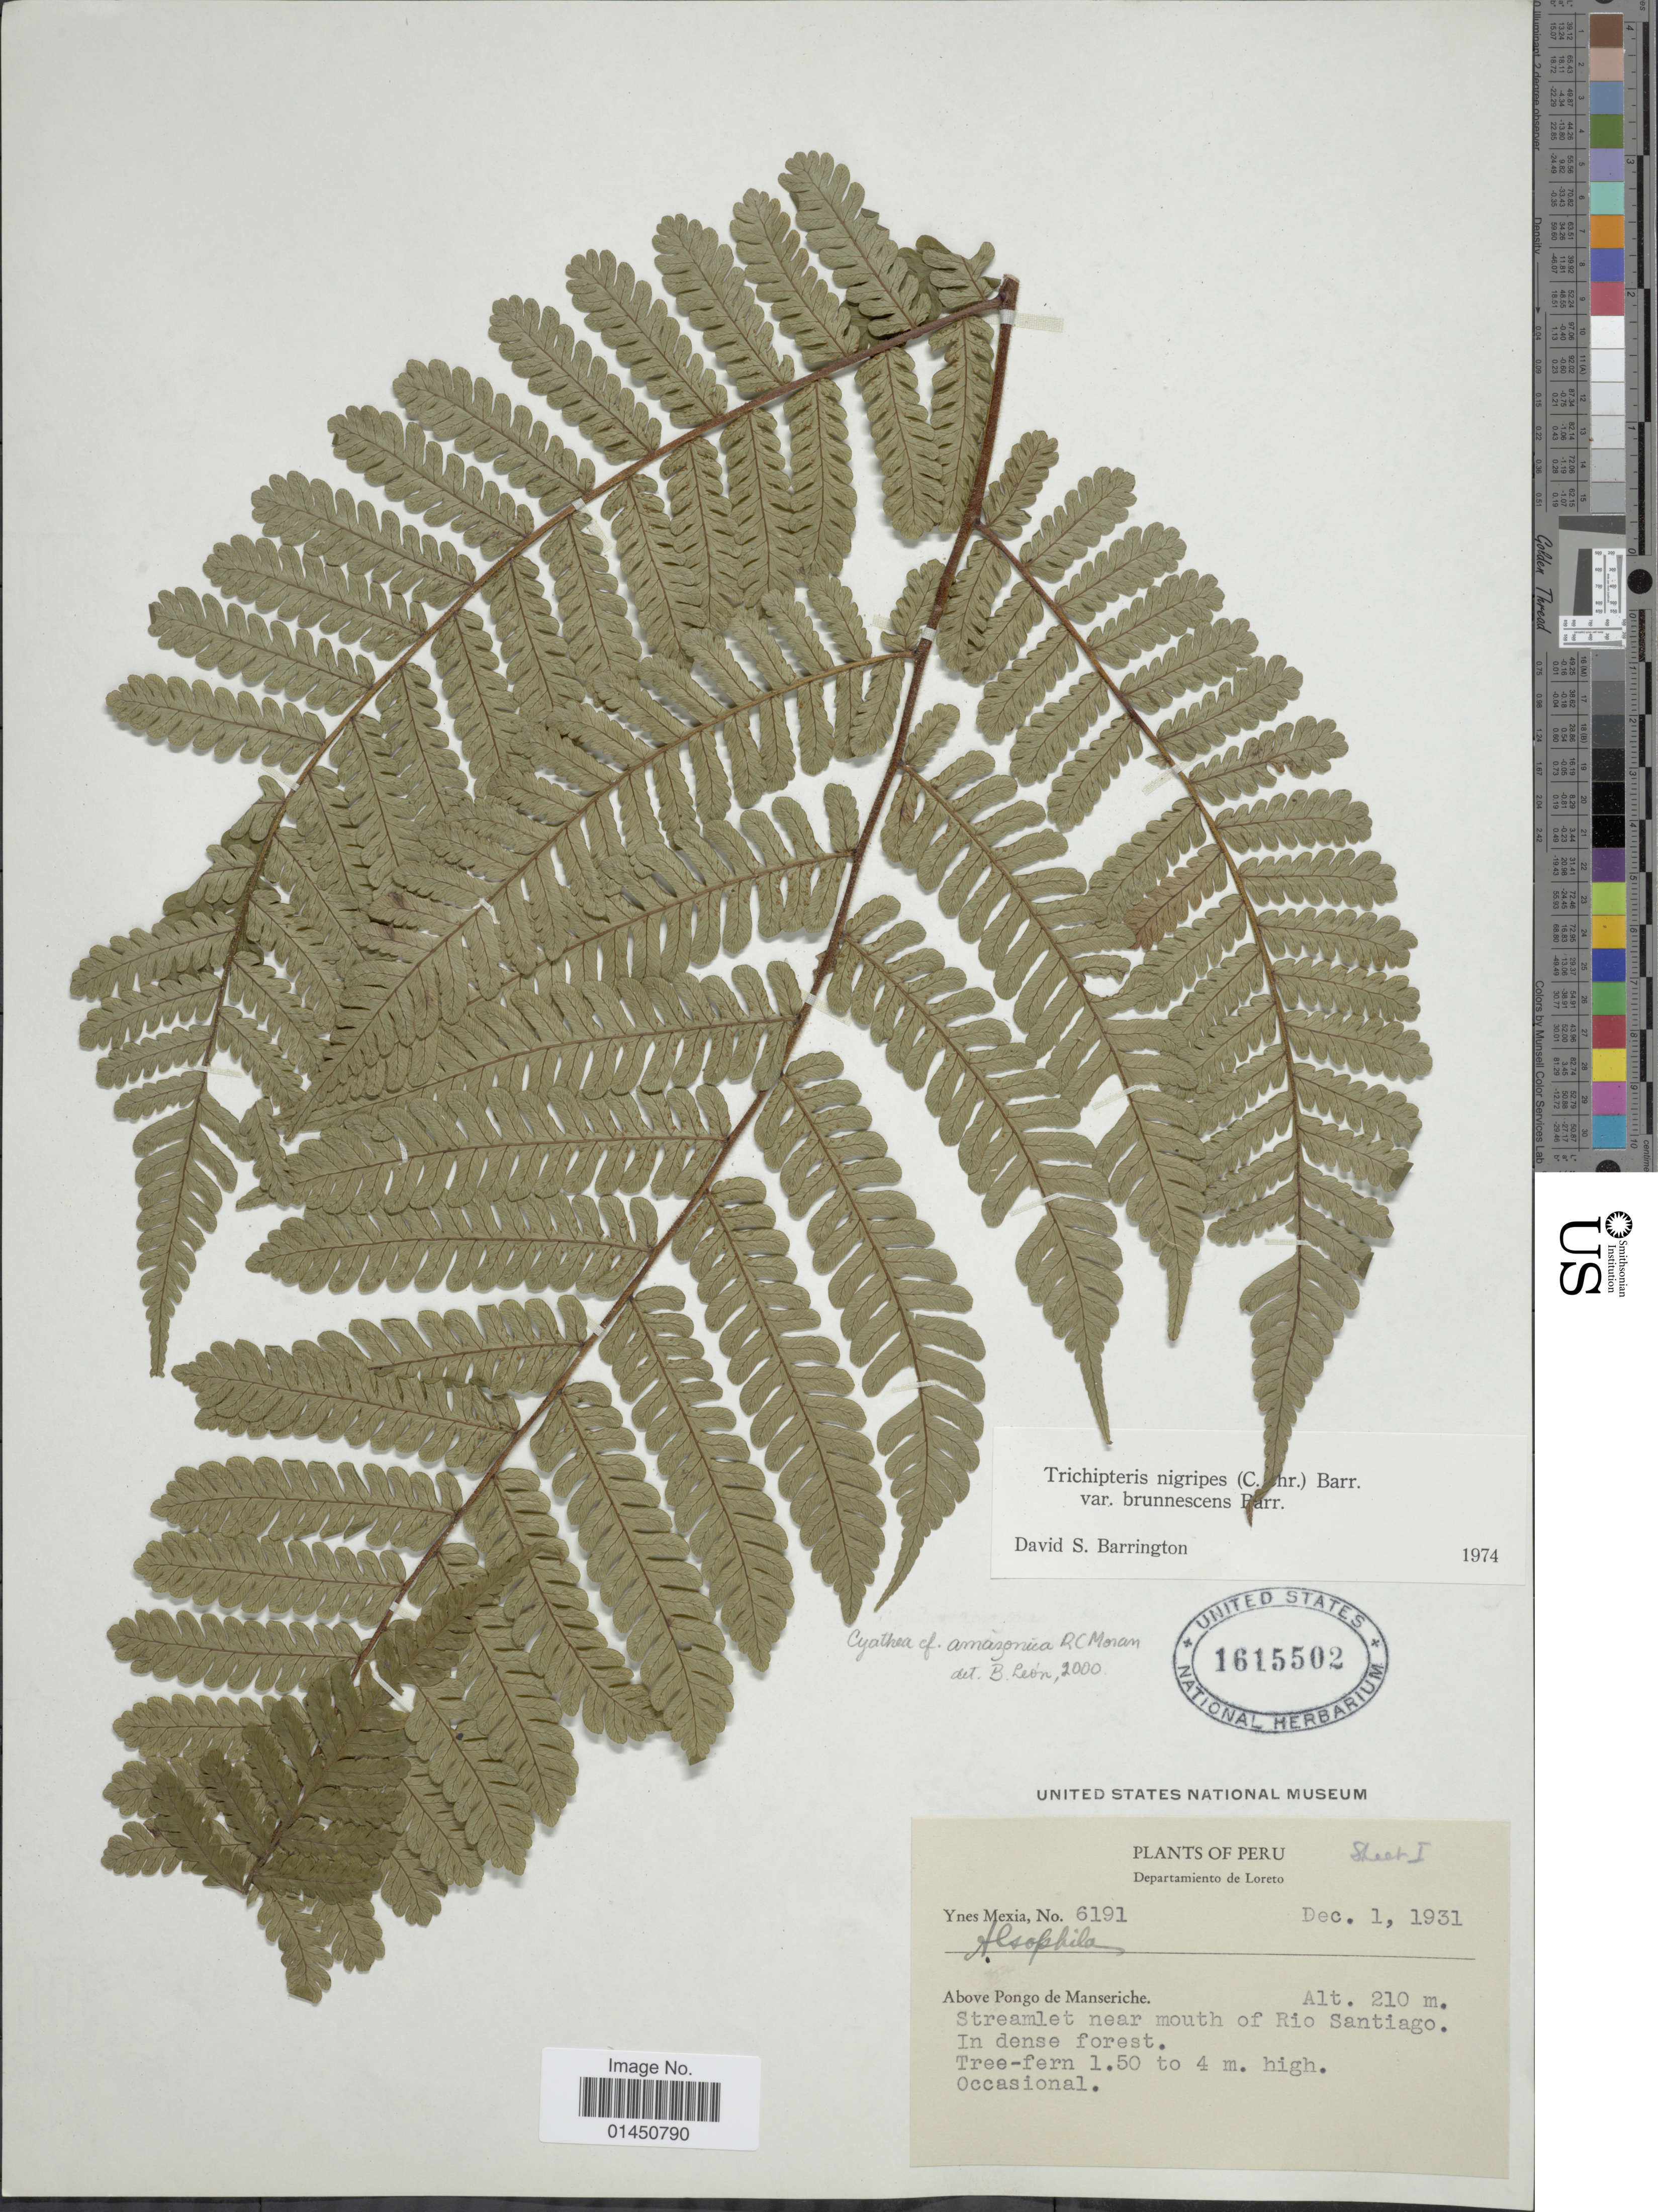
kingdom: Plantae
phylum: Tracheophyta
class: Polypodiopsida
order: Cyatheales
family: Cyatheaceae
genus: Cyathea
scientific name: Cyathea amazonica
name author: R.C. Moran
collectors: Y. Mexia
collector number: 6191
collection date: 1931-12-01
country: Peru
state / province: Loreto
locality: Above Pongo de Manseriche, streamlet near mouth of Rio Santiago.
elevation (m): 210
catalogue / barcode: US 1615502